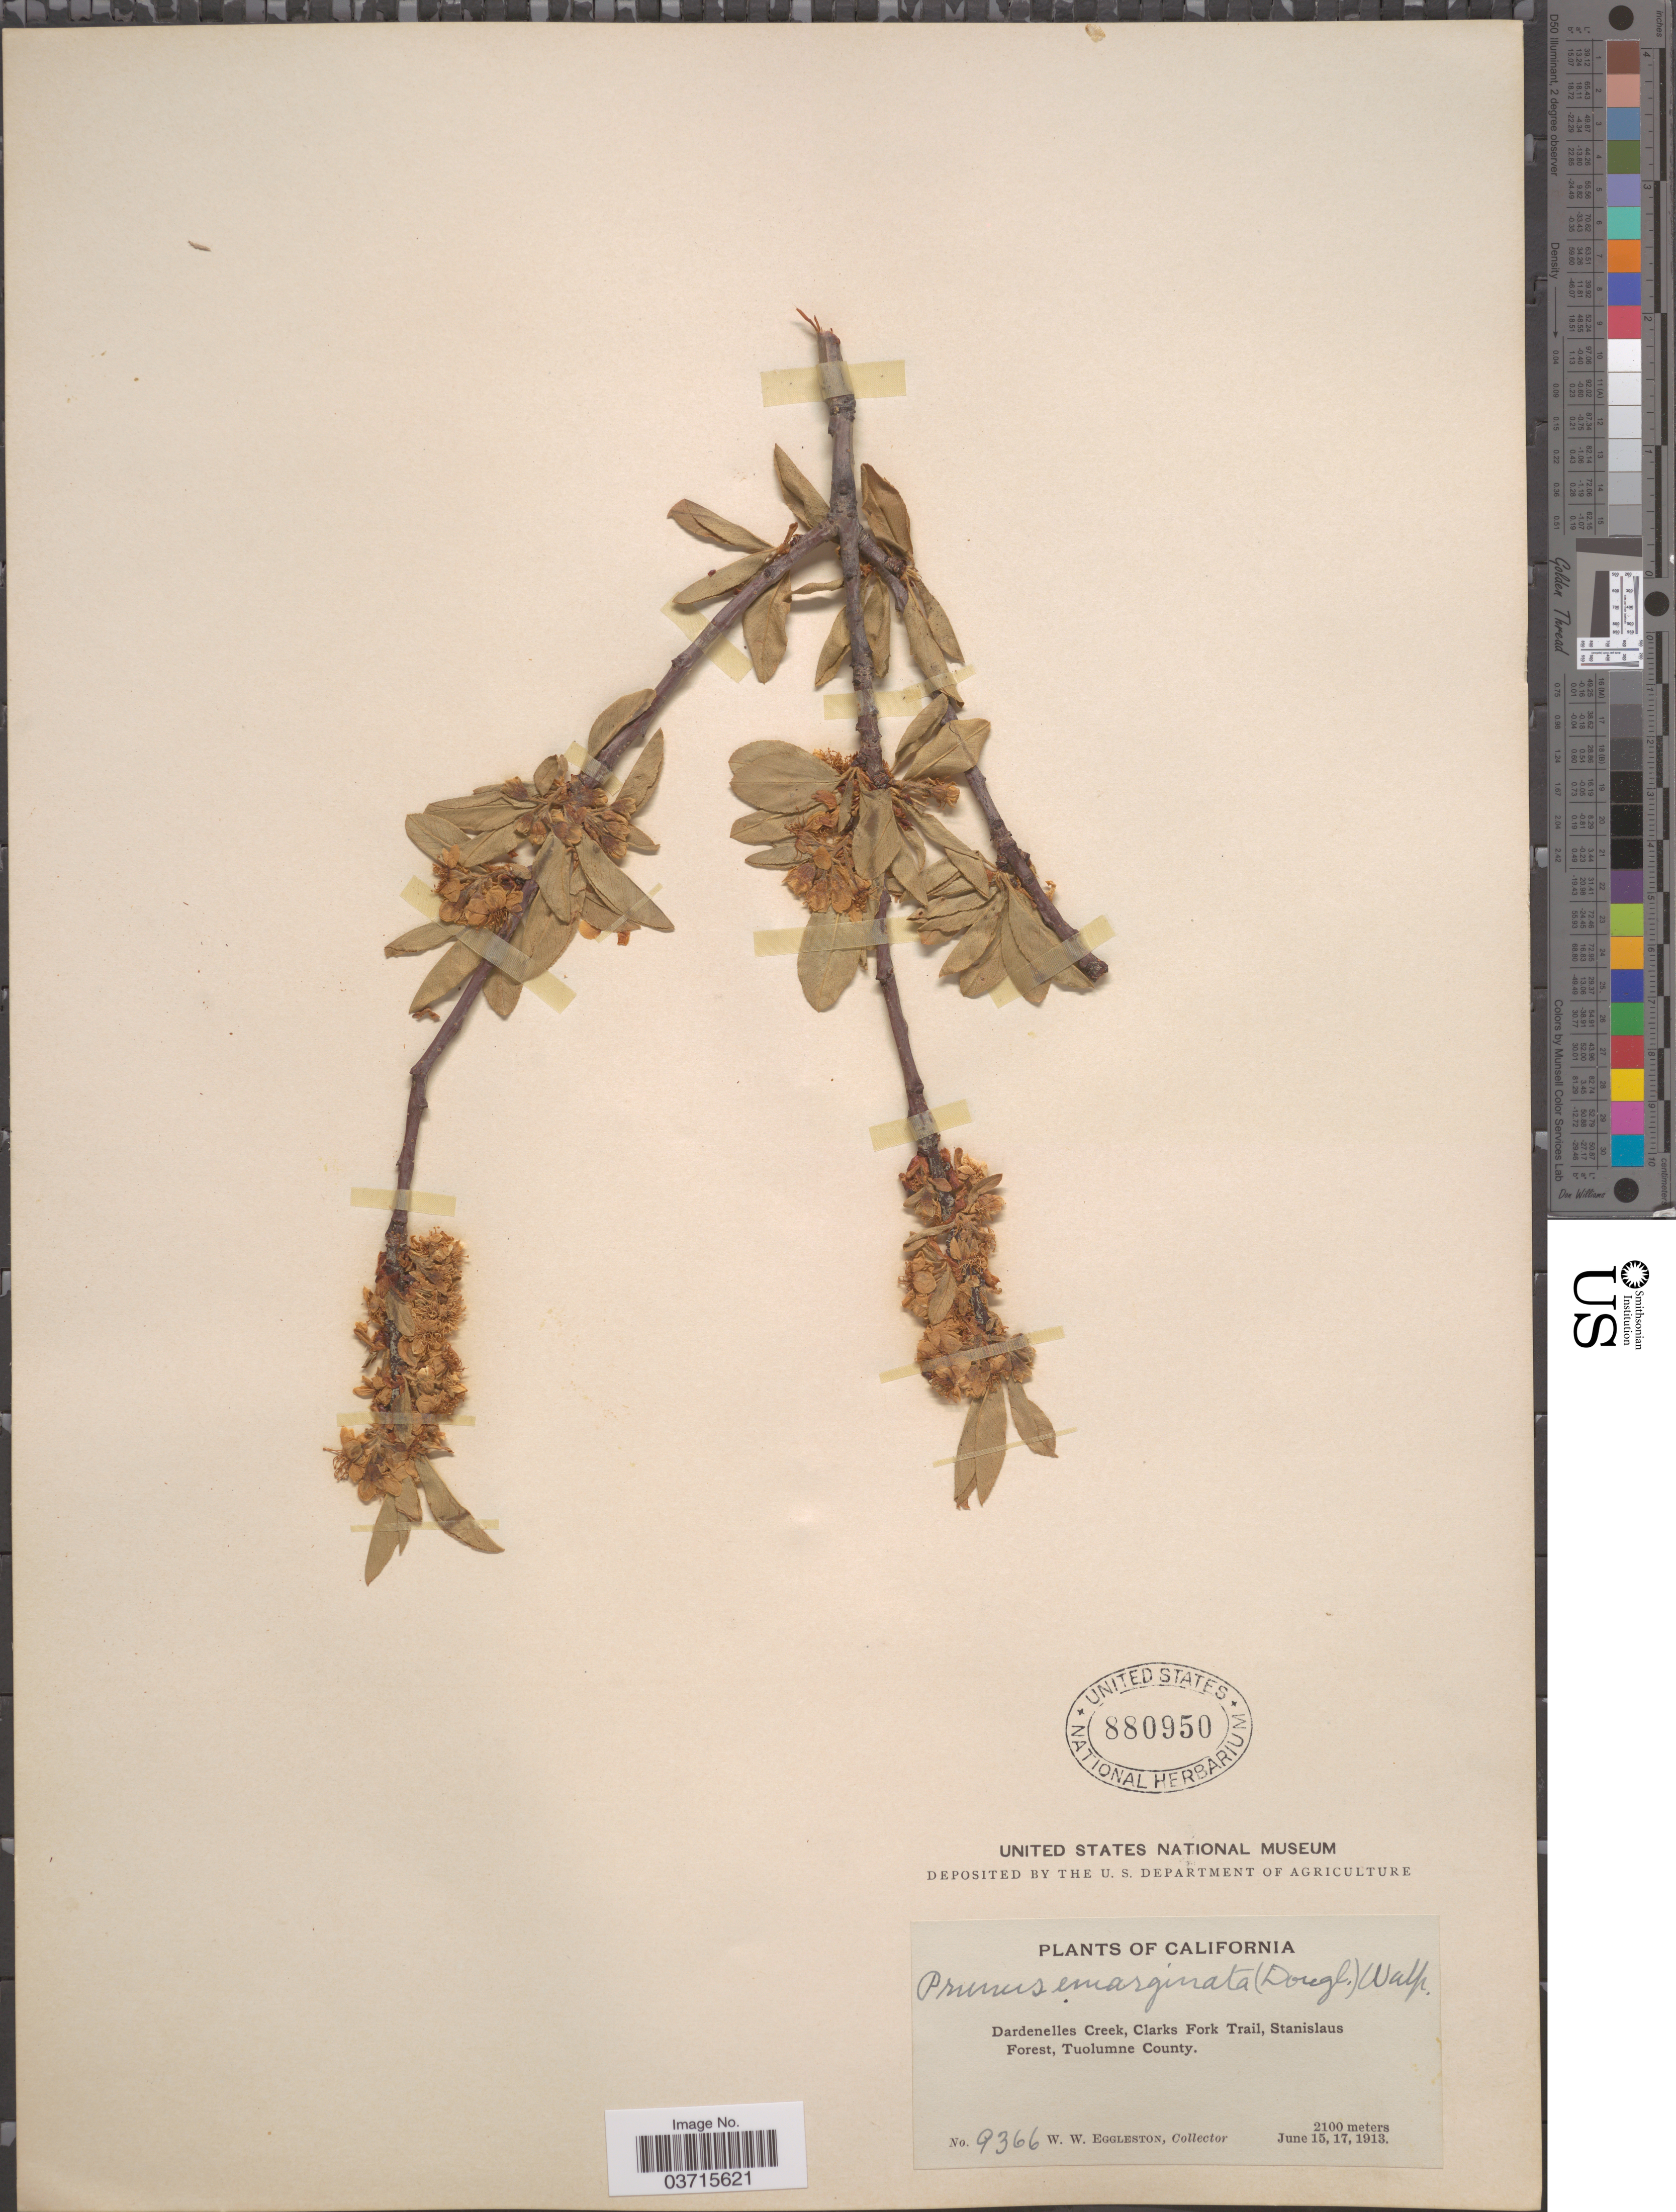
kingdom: Plantae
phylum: Tracheophyta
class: Magnoliopsida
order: Rosales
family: Rosaceae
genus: Prunus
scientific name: Prunus emarginata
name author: (Douglas ex Hook.) Eaton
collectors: W. W. Eggleston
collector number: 9366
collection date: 1913-06-15/1913-06-17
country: United States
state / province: California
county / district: Tuolumne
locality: Dardenelles Creek, Clarks Fork Trail, Stanislaus Forest, Tuolumne County.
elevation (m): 2100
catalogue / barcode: US 880950